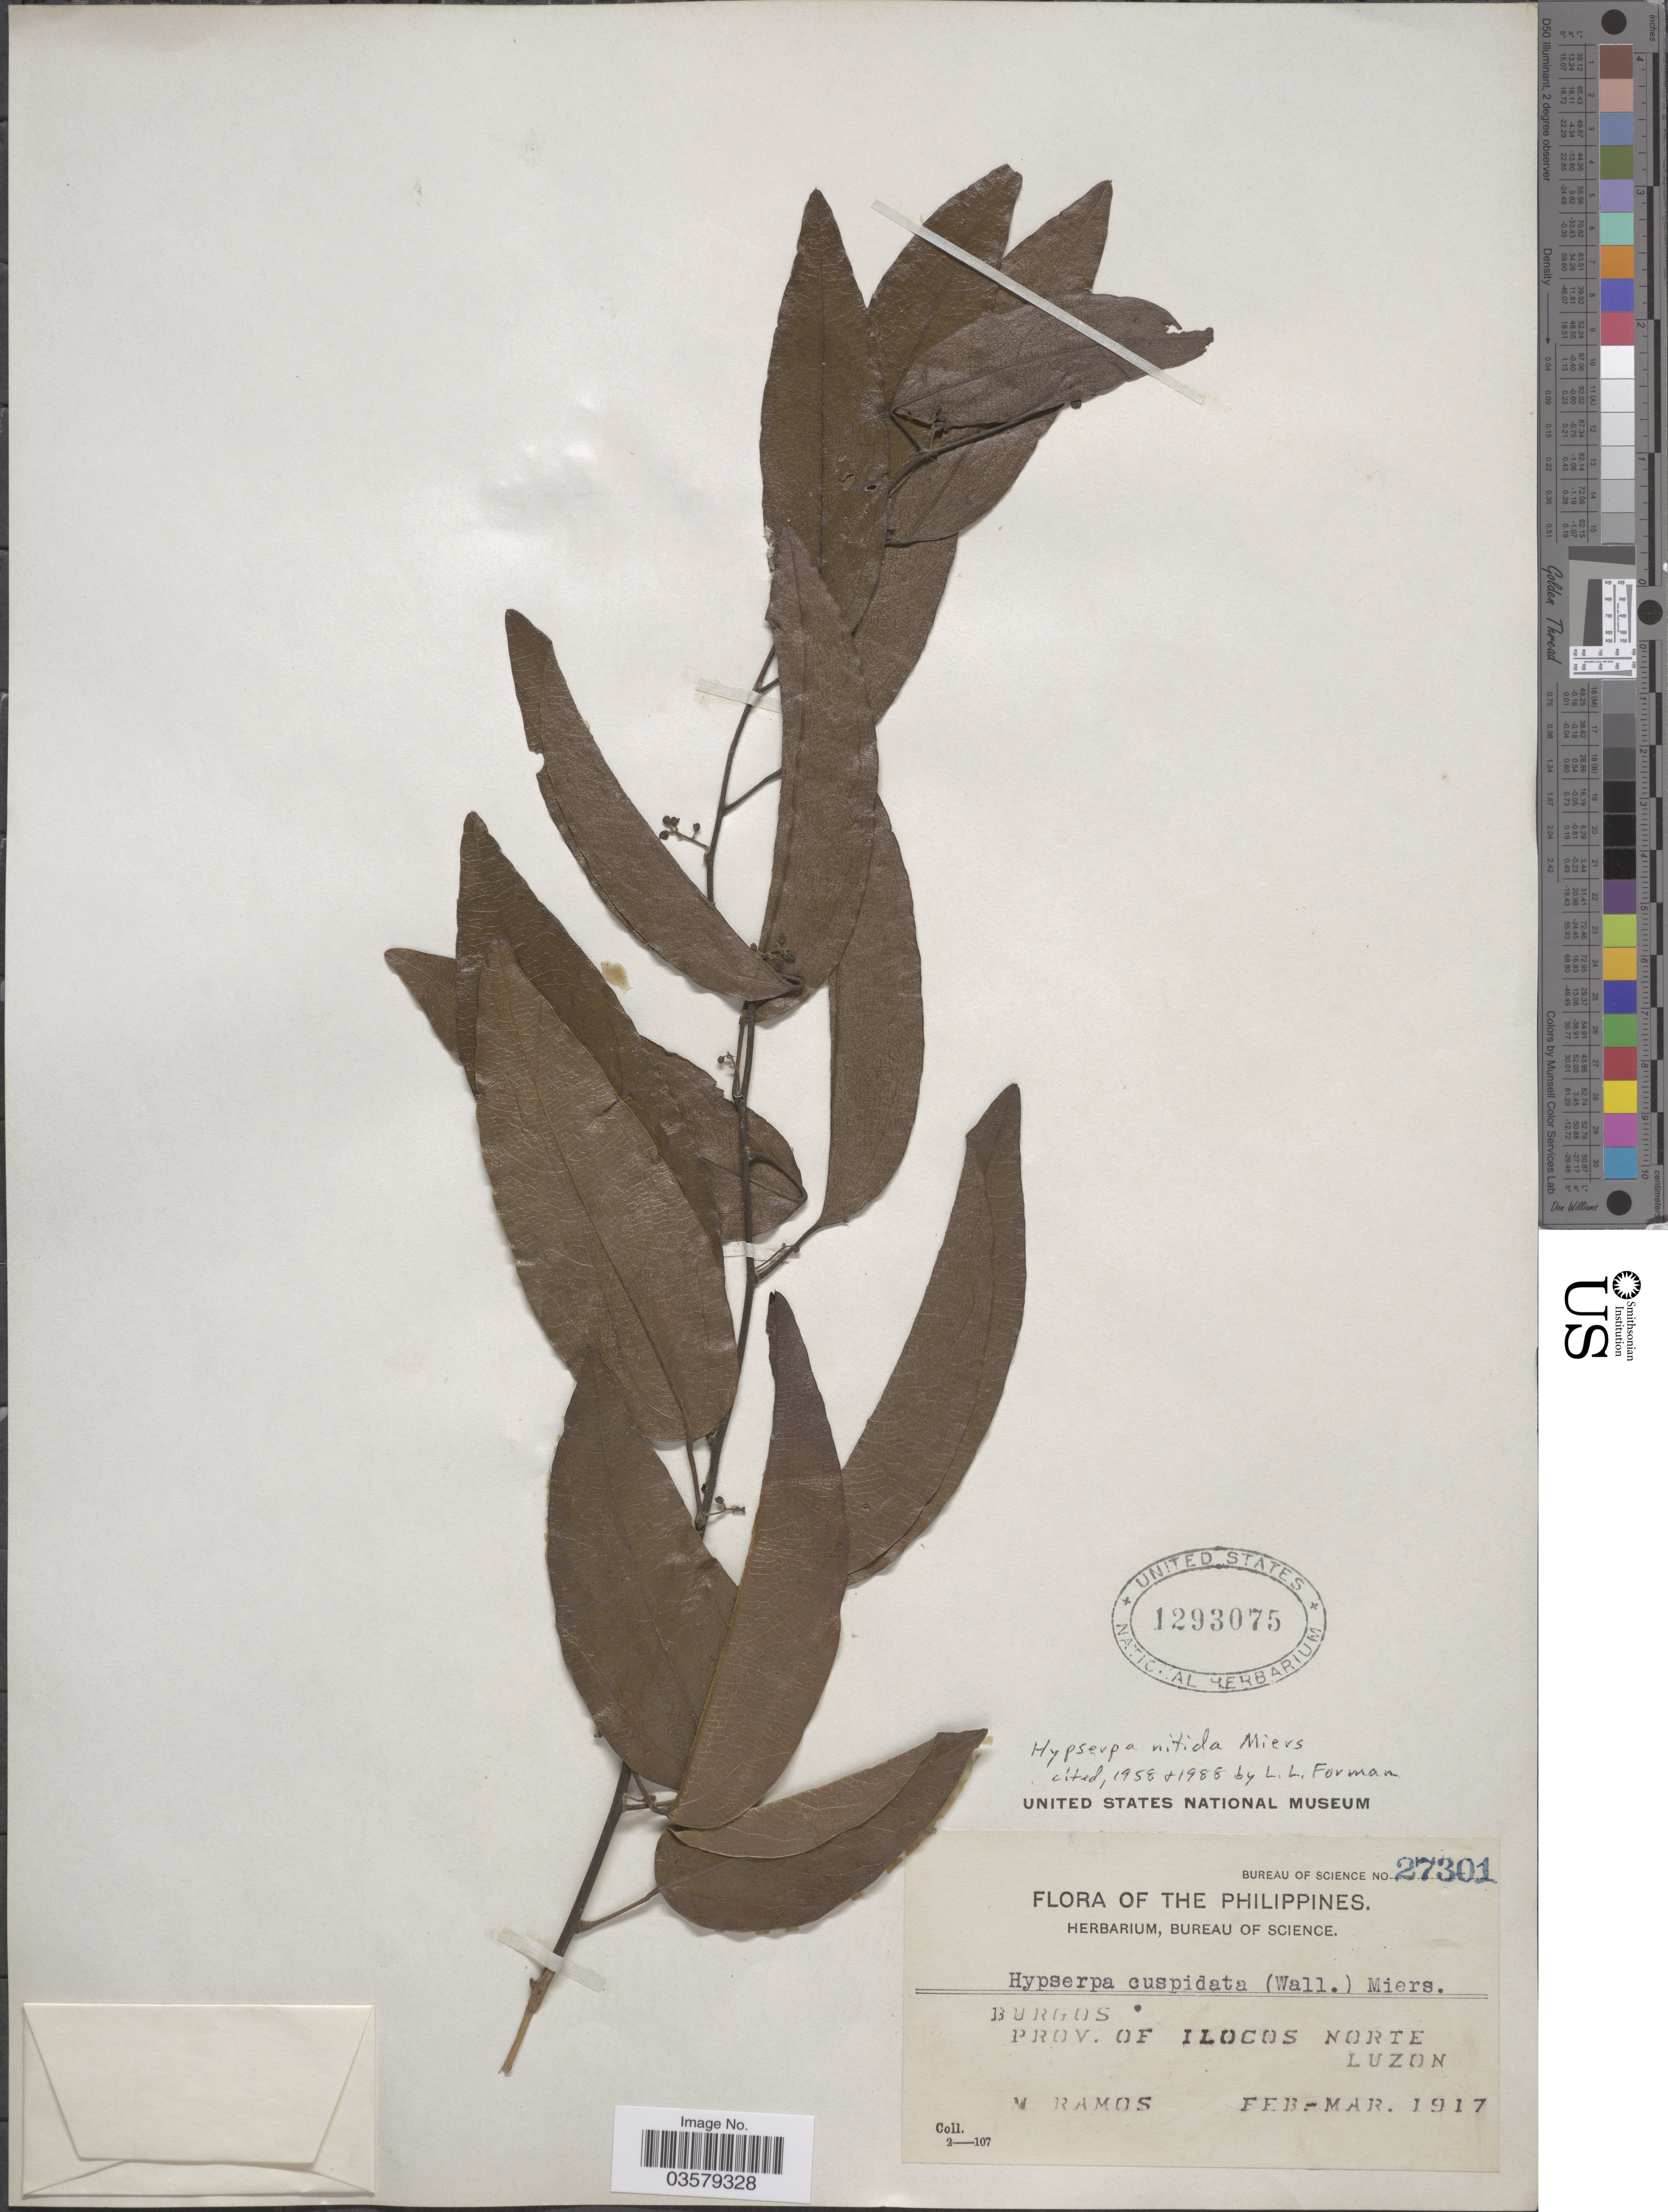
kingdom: Plantae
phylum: Tracheophyta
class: Magnoliopsida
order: Ranunculales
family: Menispermaceae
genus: Hypserpa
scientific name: Hypserpa nitida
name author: Miers ex Benth.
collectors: M. Ramos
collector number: Bureau of Science 27301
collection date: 1917-02/1917-03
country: Philippines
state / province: Ilocos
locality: Burgos, Prov. of Ilocos Norte, Luzon.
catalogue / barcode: US 1293075